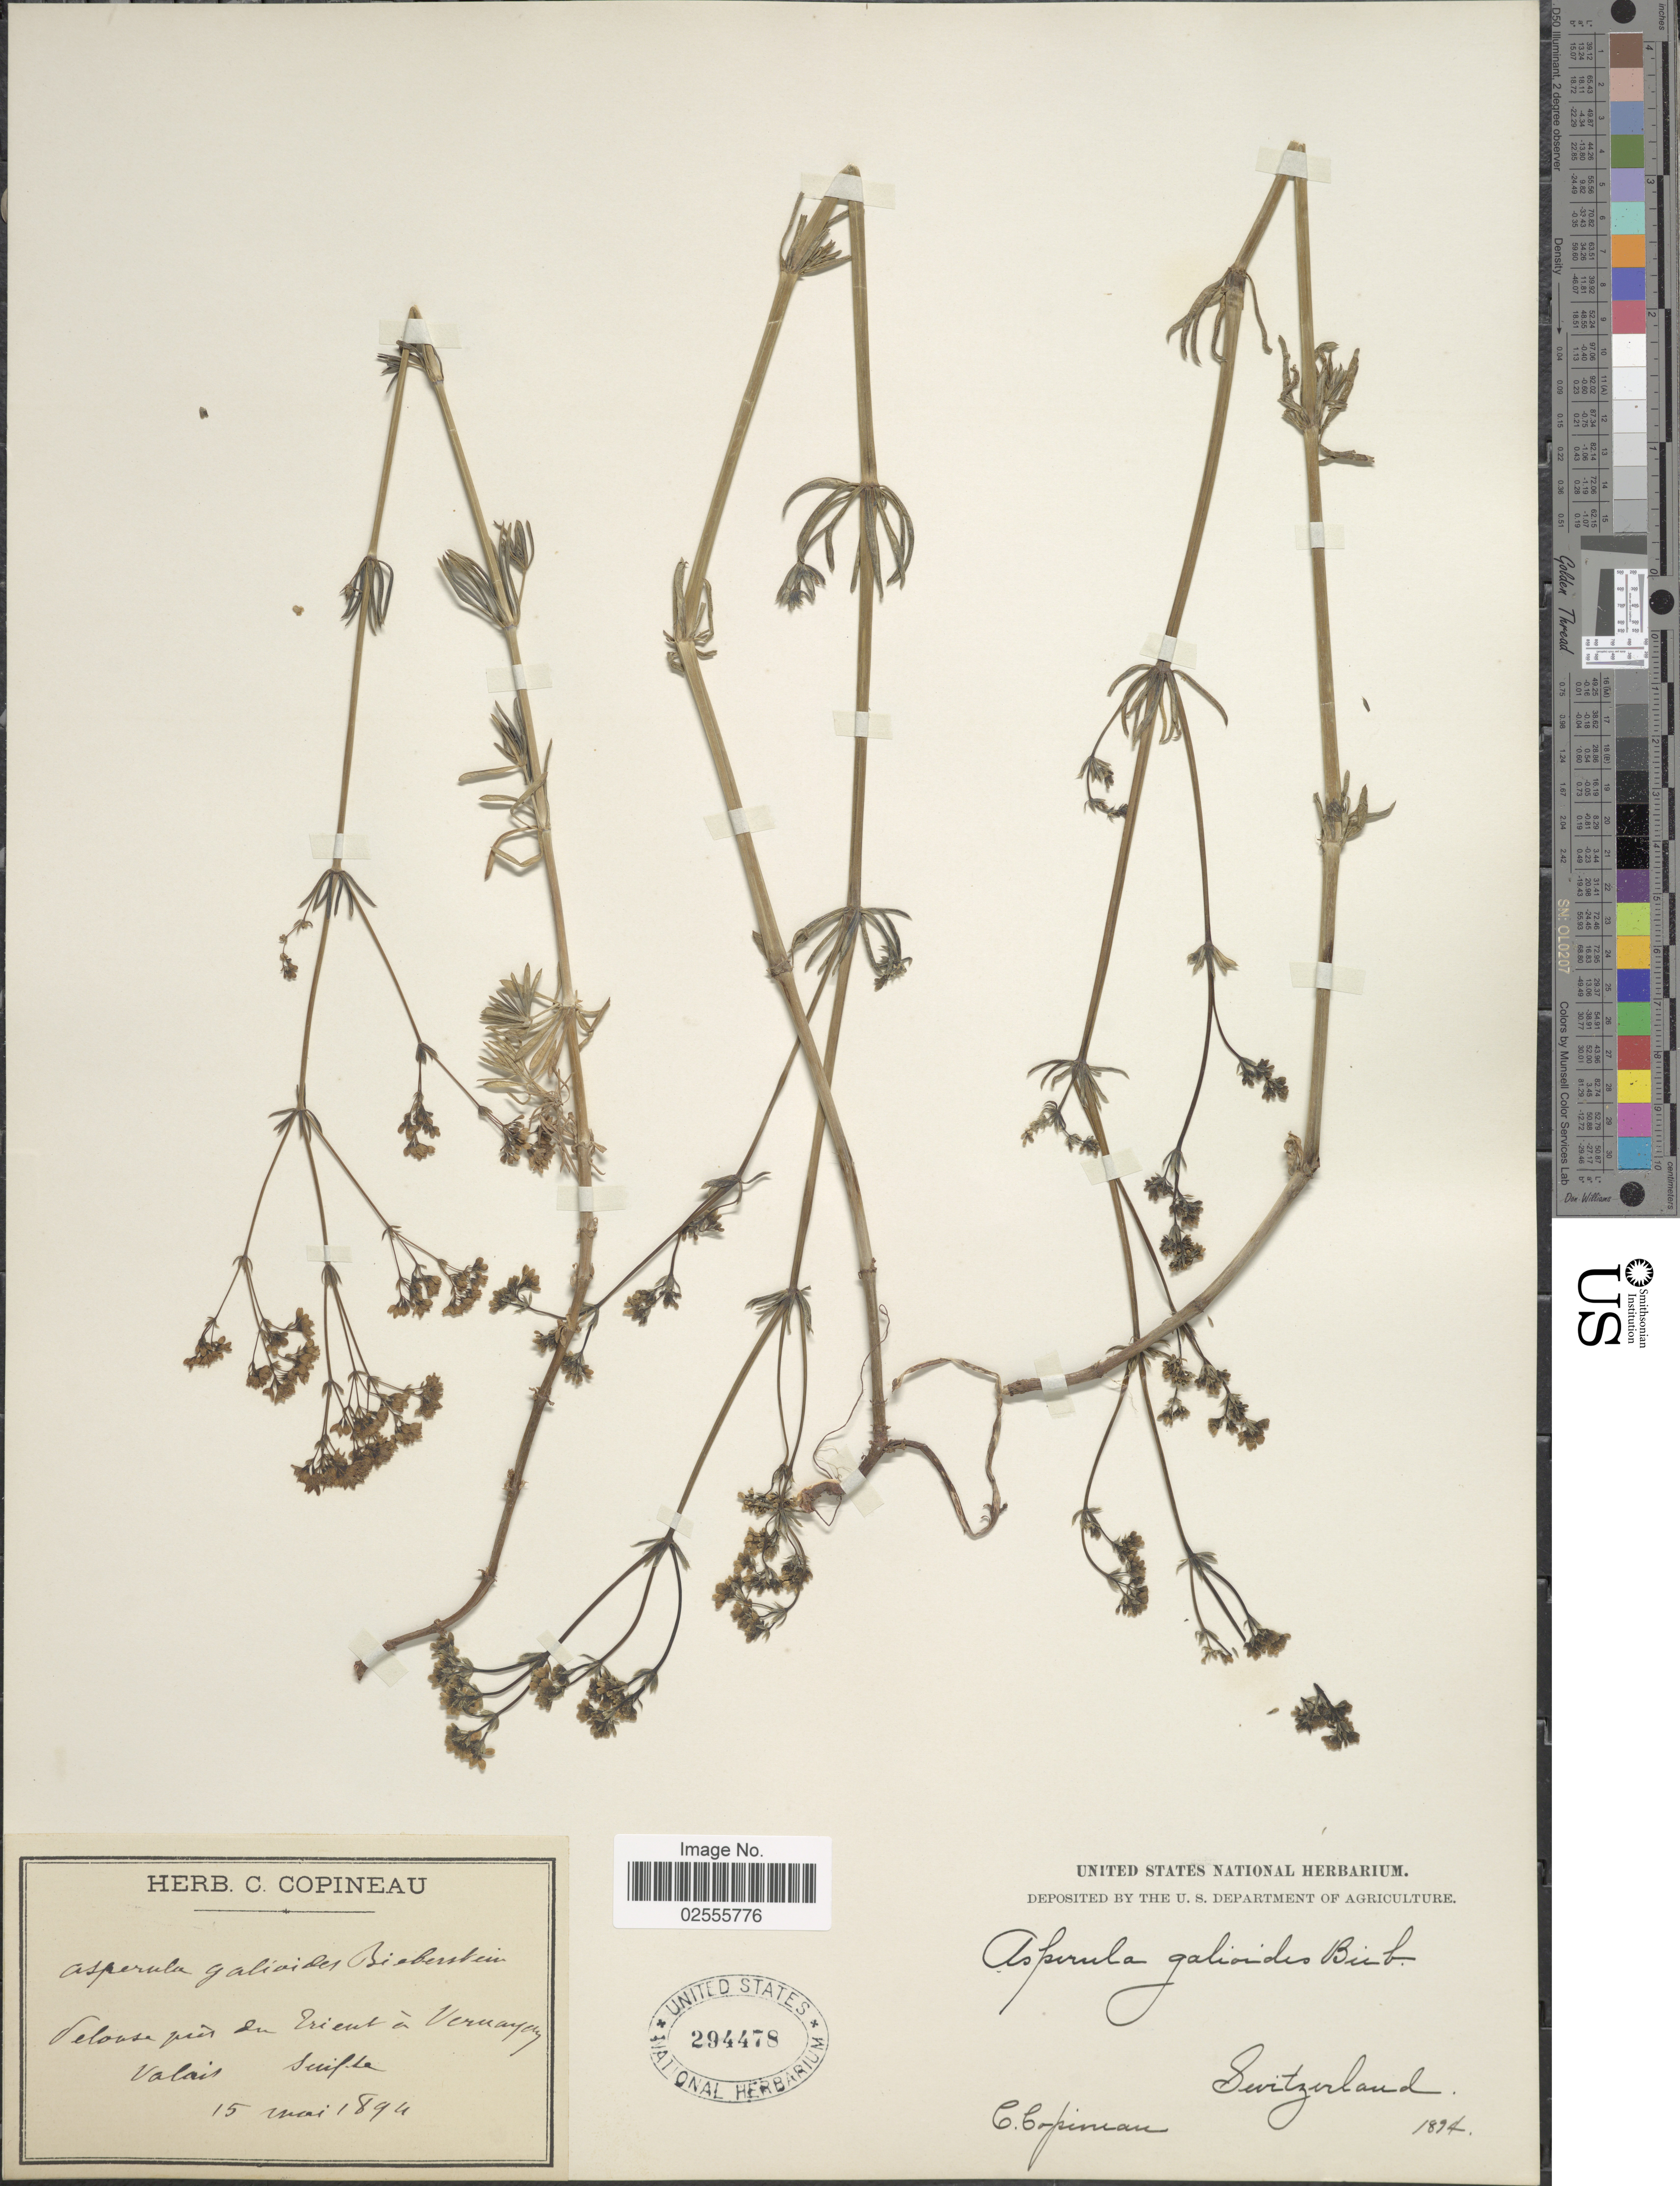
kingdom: Plantae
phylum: Tracheophyta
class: Magnoliopsida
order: Gentianales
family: Rubiaceae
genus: Asperula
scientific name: Asperula galioides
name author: M. Bieb.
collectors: C. Copineau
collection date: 1894-05-15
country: Switzerland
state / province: Valais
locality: Pelouse près du Trient à Vernayaz, Valais, Suisse [lawn near the Trient at Vernayaz, Valais, Switzerland].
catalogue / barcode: US 294478